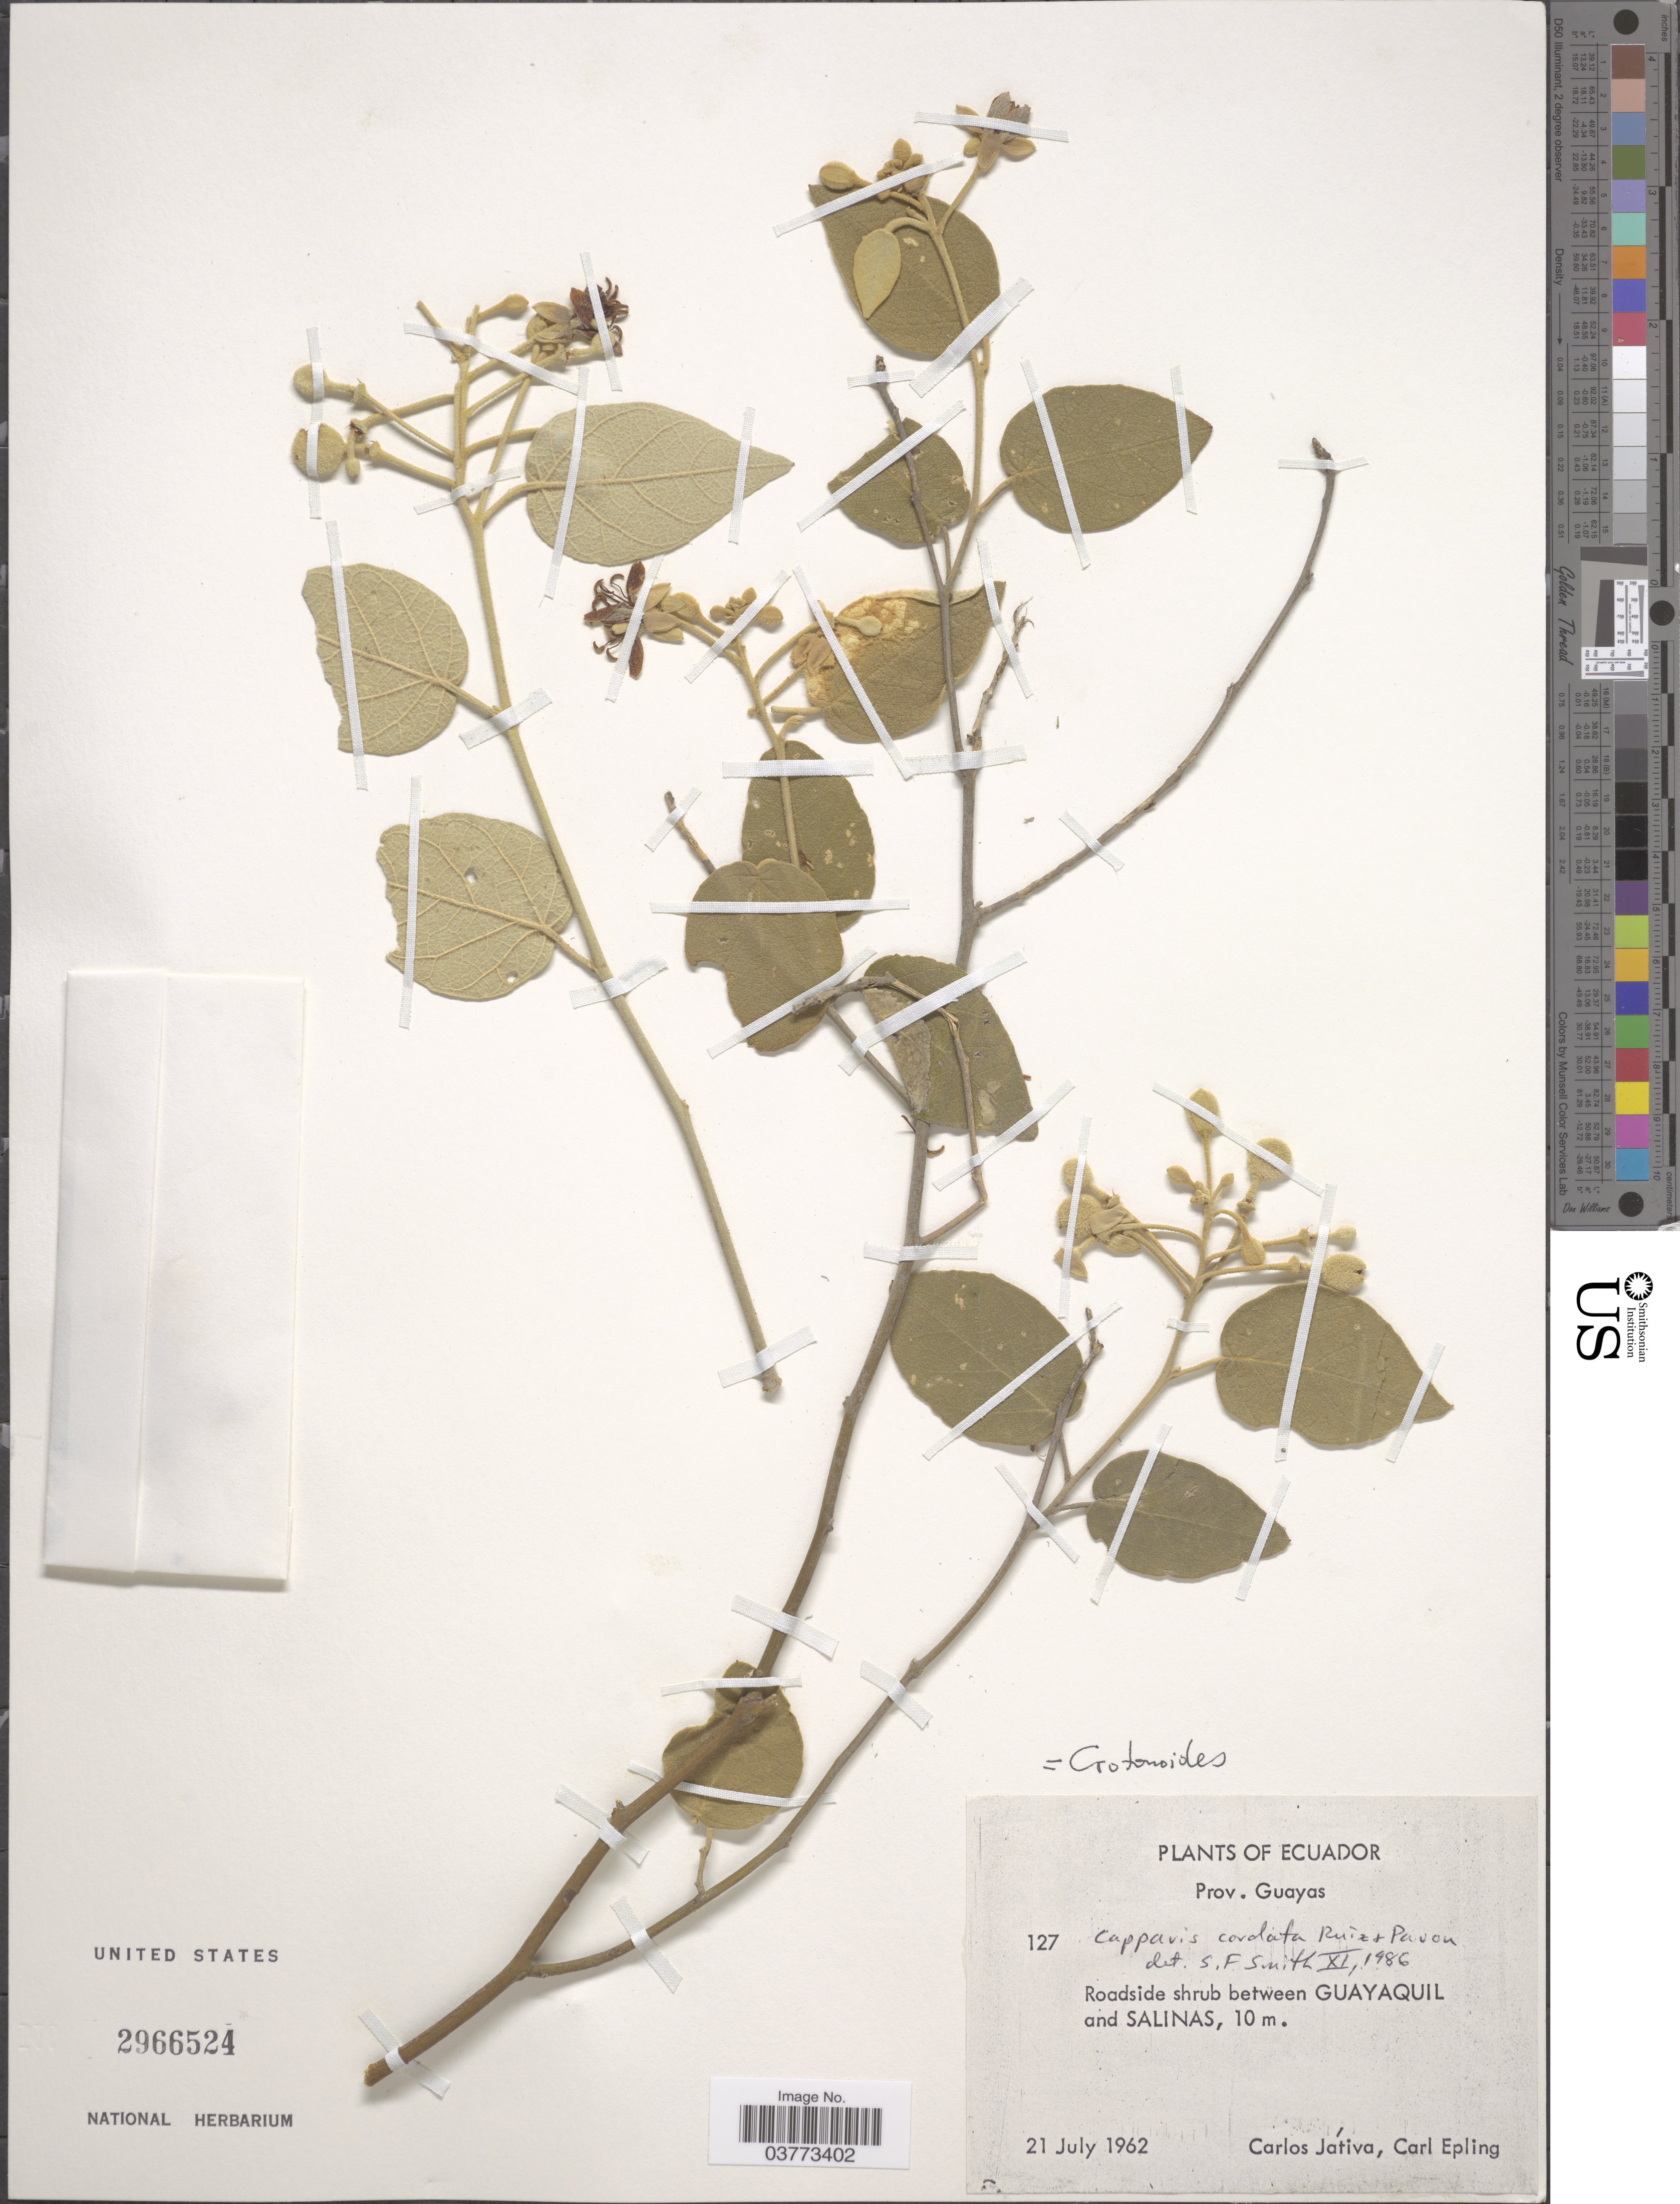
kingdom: Plantae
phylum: Tracheophyta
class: Magnoliopsida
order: Brassicales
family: Capparaceae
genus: Capparicordis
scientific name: Capparicordis crotonoides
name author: (Kunth) Iltis & Cornejo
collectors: C. D. Játiva & C. C. Epling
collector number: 127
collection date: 1962-07-21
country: Ecuador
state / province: Guayas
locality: Roadside shrub between Guayaquil and Salinas.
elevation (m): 10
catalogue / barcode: US 2966524